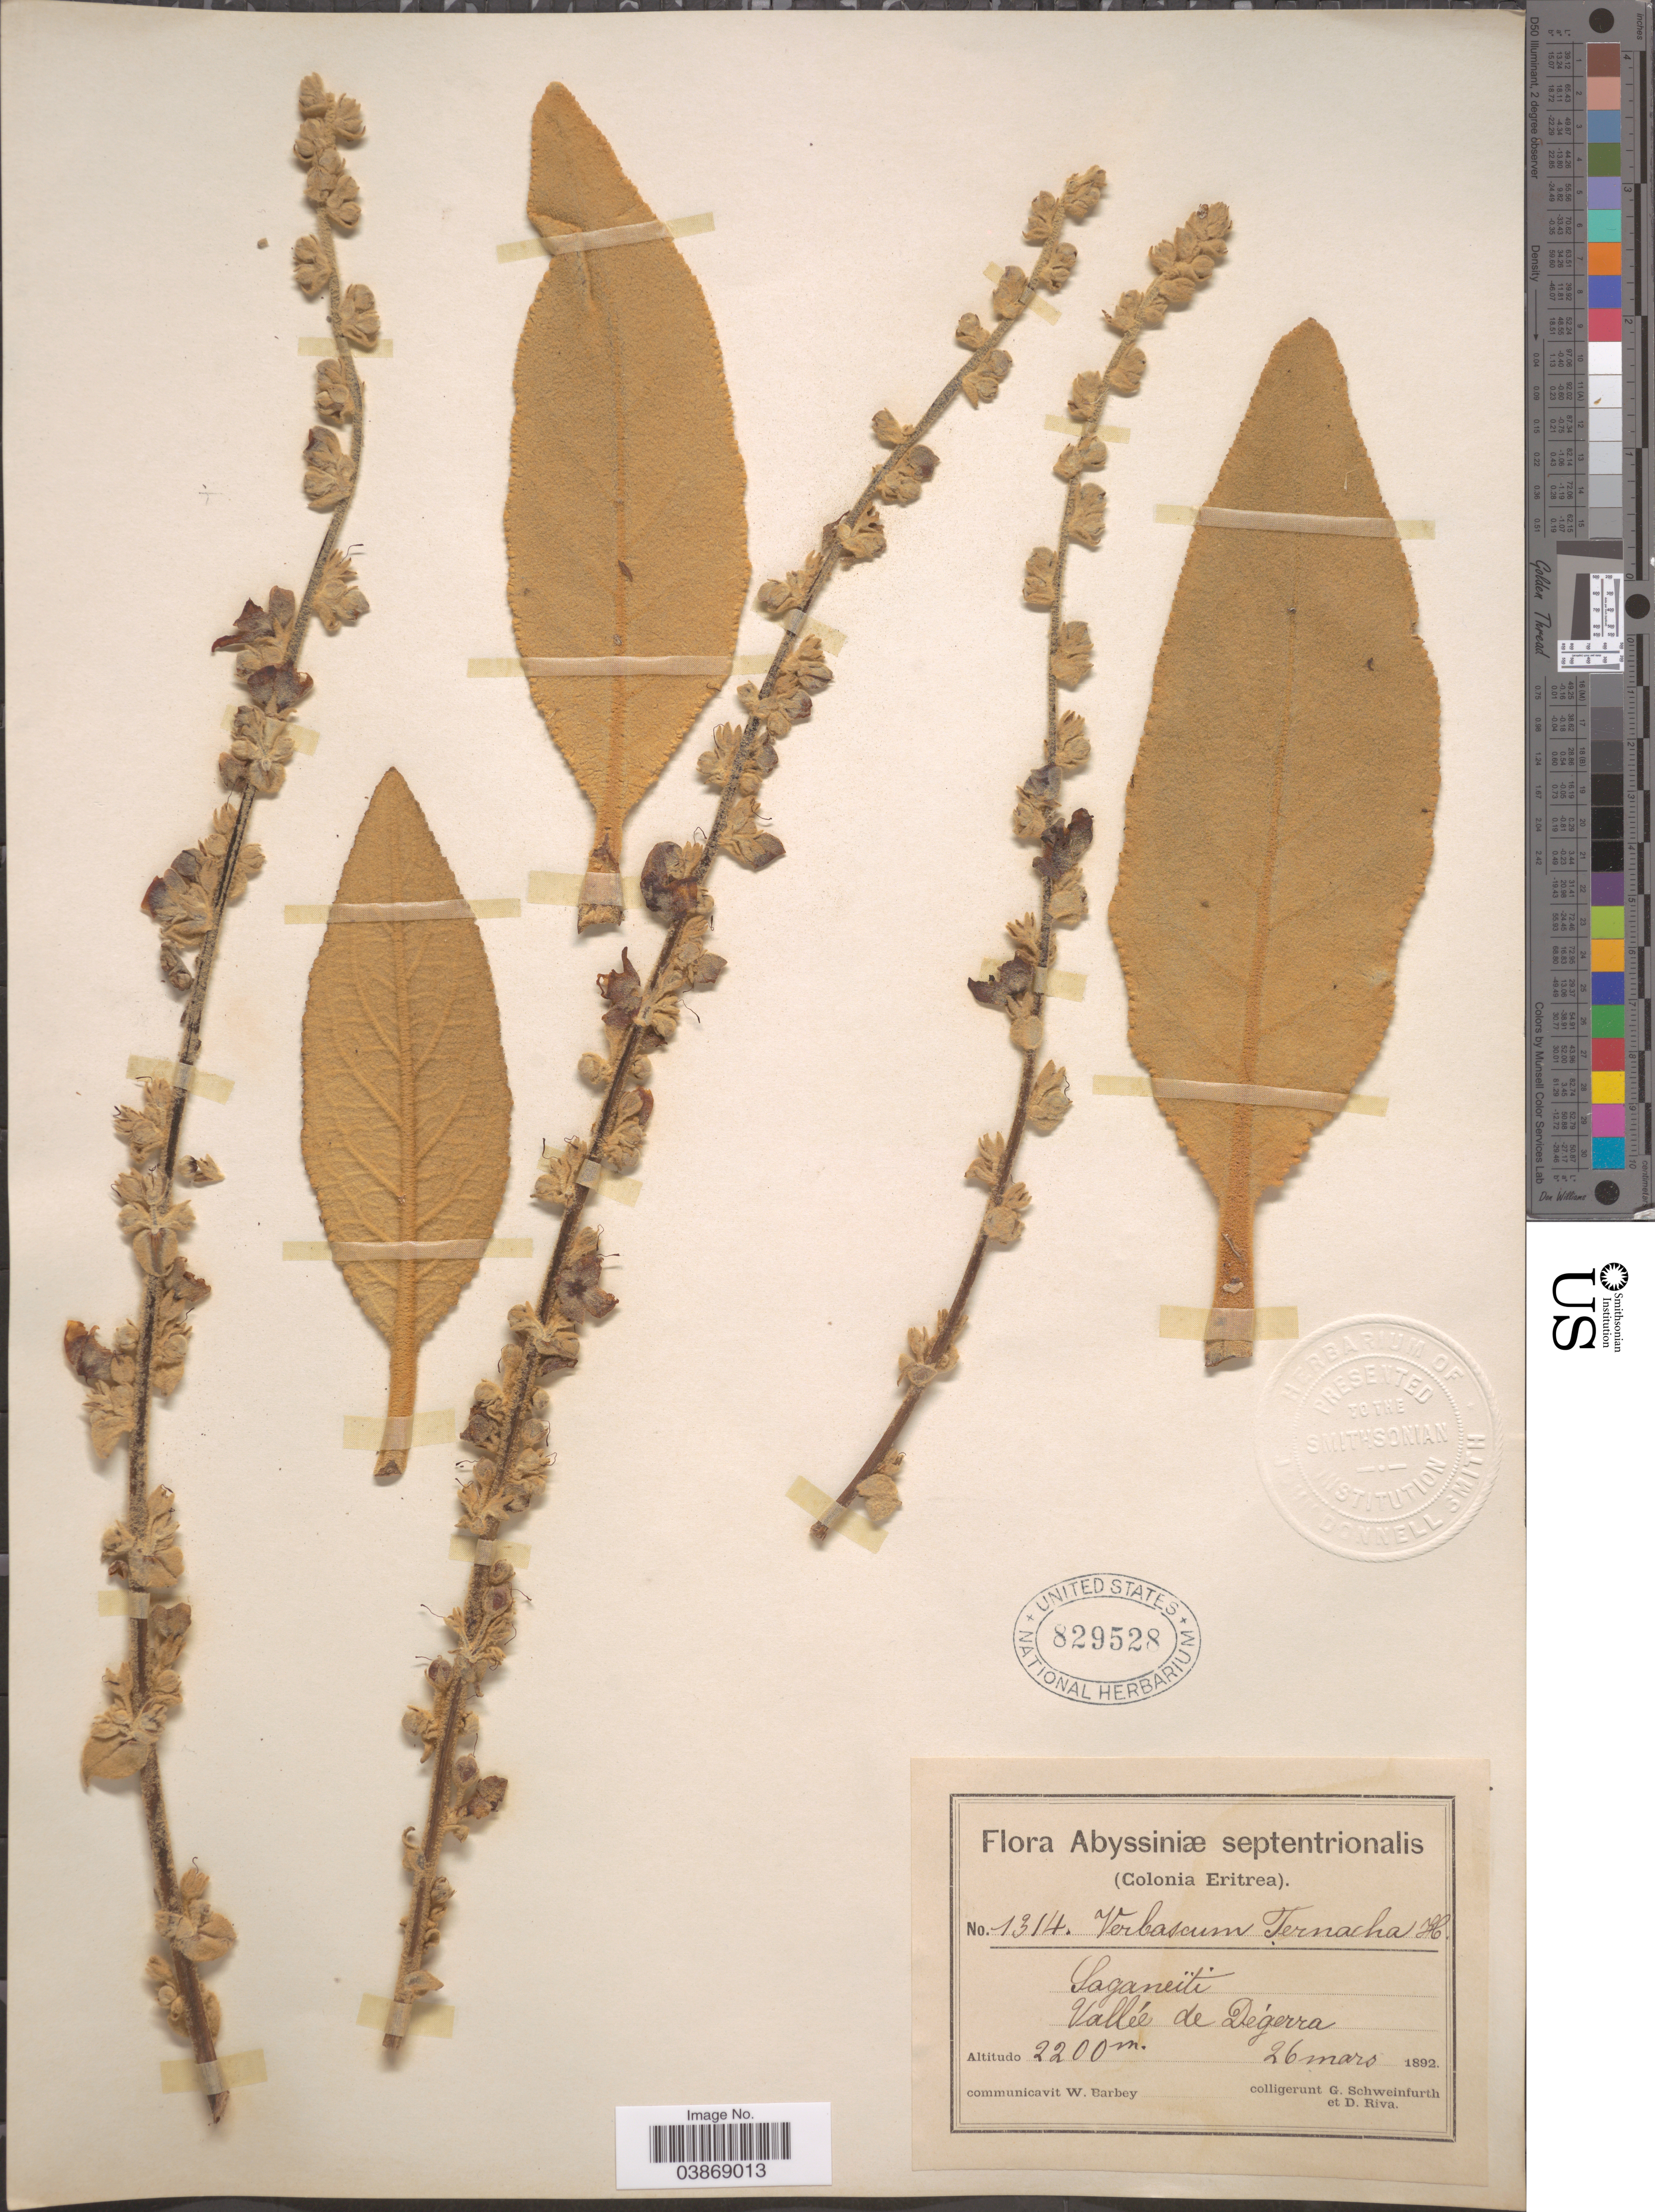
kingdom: Plantae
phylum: Tracheophyta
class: Magnoliopsida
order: Lamiales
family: Scrophulariaceae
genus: Verbascum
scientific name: Verbascum ternacha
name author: Hochst.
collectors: G. A. Schweinfurth (herbarium) & D. Riva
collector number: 1314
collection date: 1892-03-26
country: Eritrea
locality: Abyssiniæ septentrionalis. (Colonia Eritrea). Saganeïti. Valleé de Dègerra.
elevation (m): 2200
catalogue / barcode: US 829528